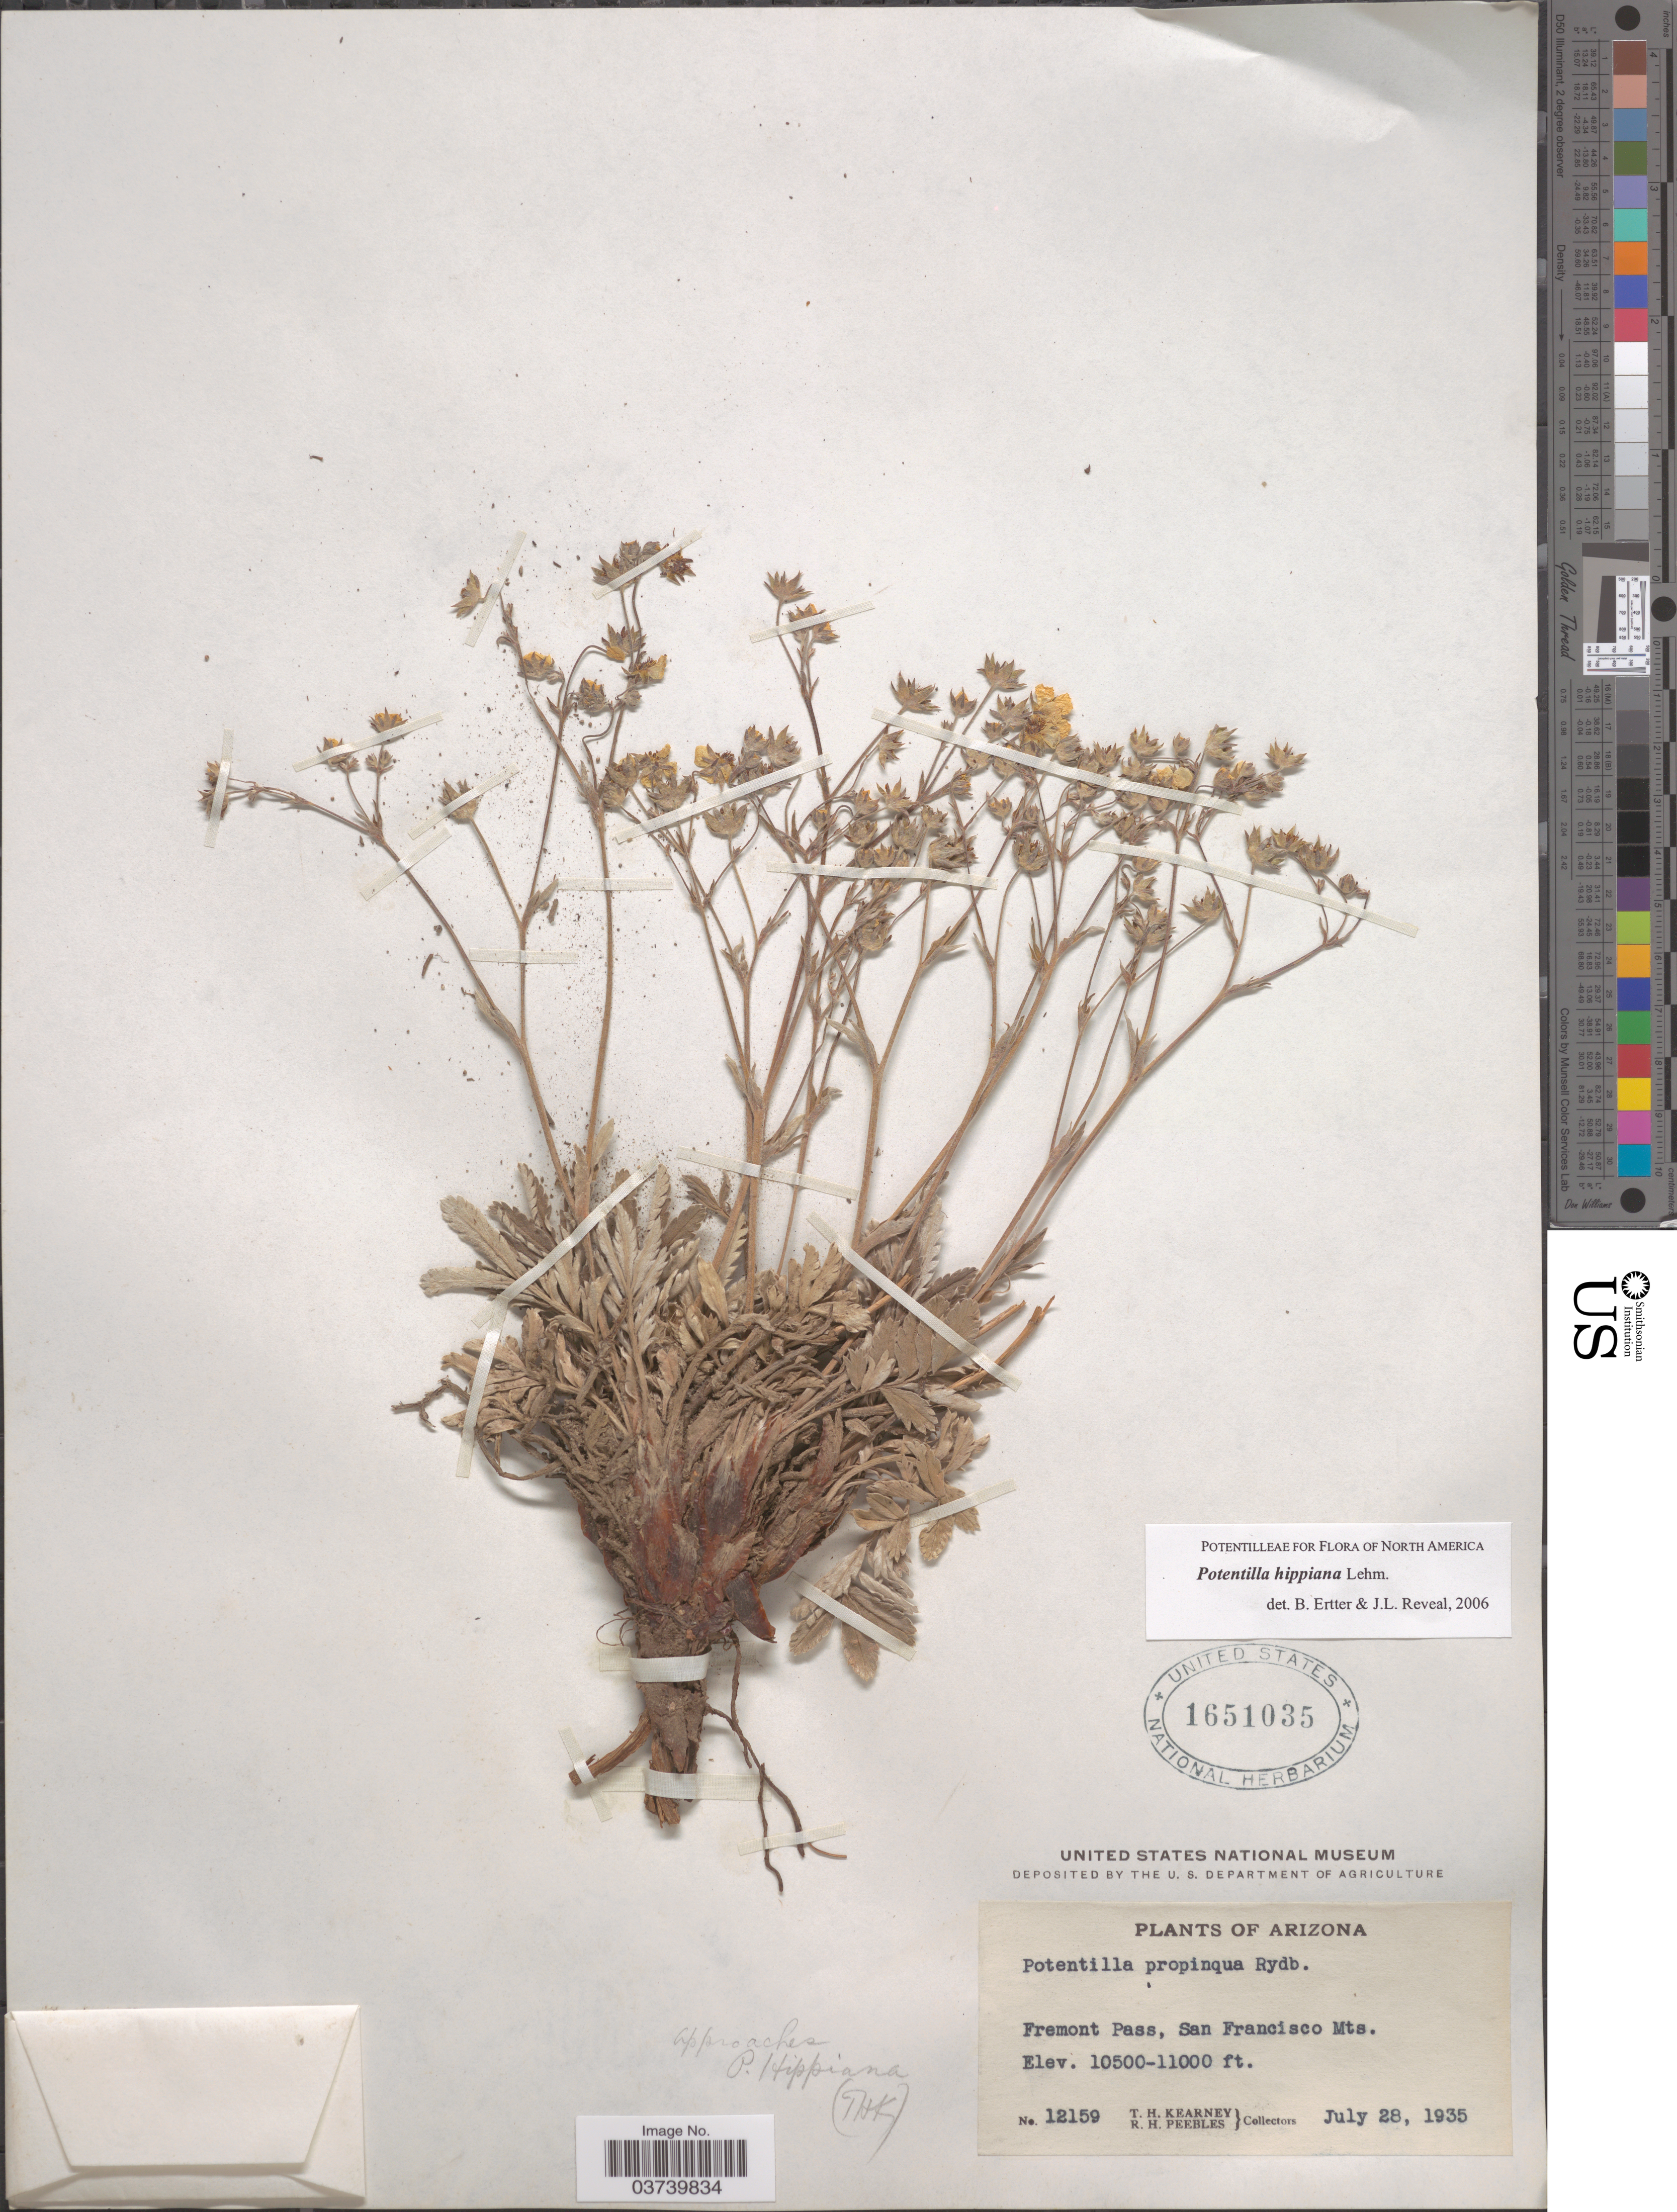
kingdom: Plantae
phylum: Tracheophyta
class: Magnoliopsida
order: Rosales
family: Rosaceae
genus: Potentilla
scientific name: Potentilla hippiana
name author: Lehm.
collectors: T. H. Kearney & R. H. Peebles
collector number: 12159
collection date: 1935-07-28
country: United States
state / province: Arizona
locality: Fremont Pass, San Francisco Mts.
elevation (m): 3200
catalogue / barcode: US 1651035